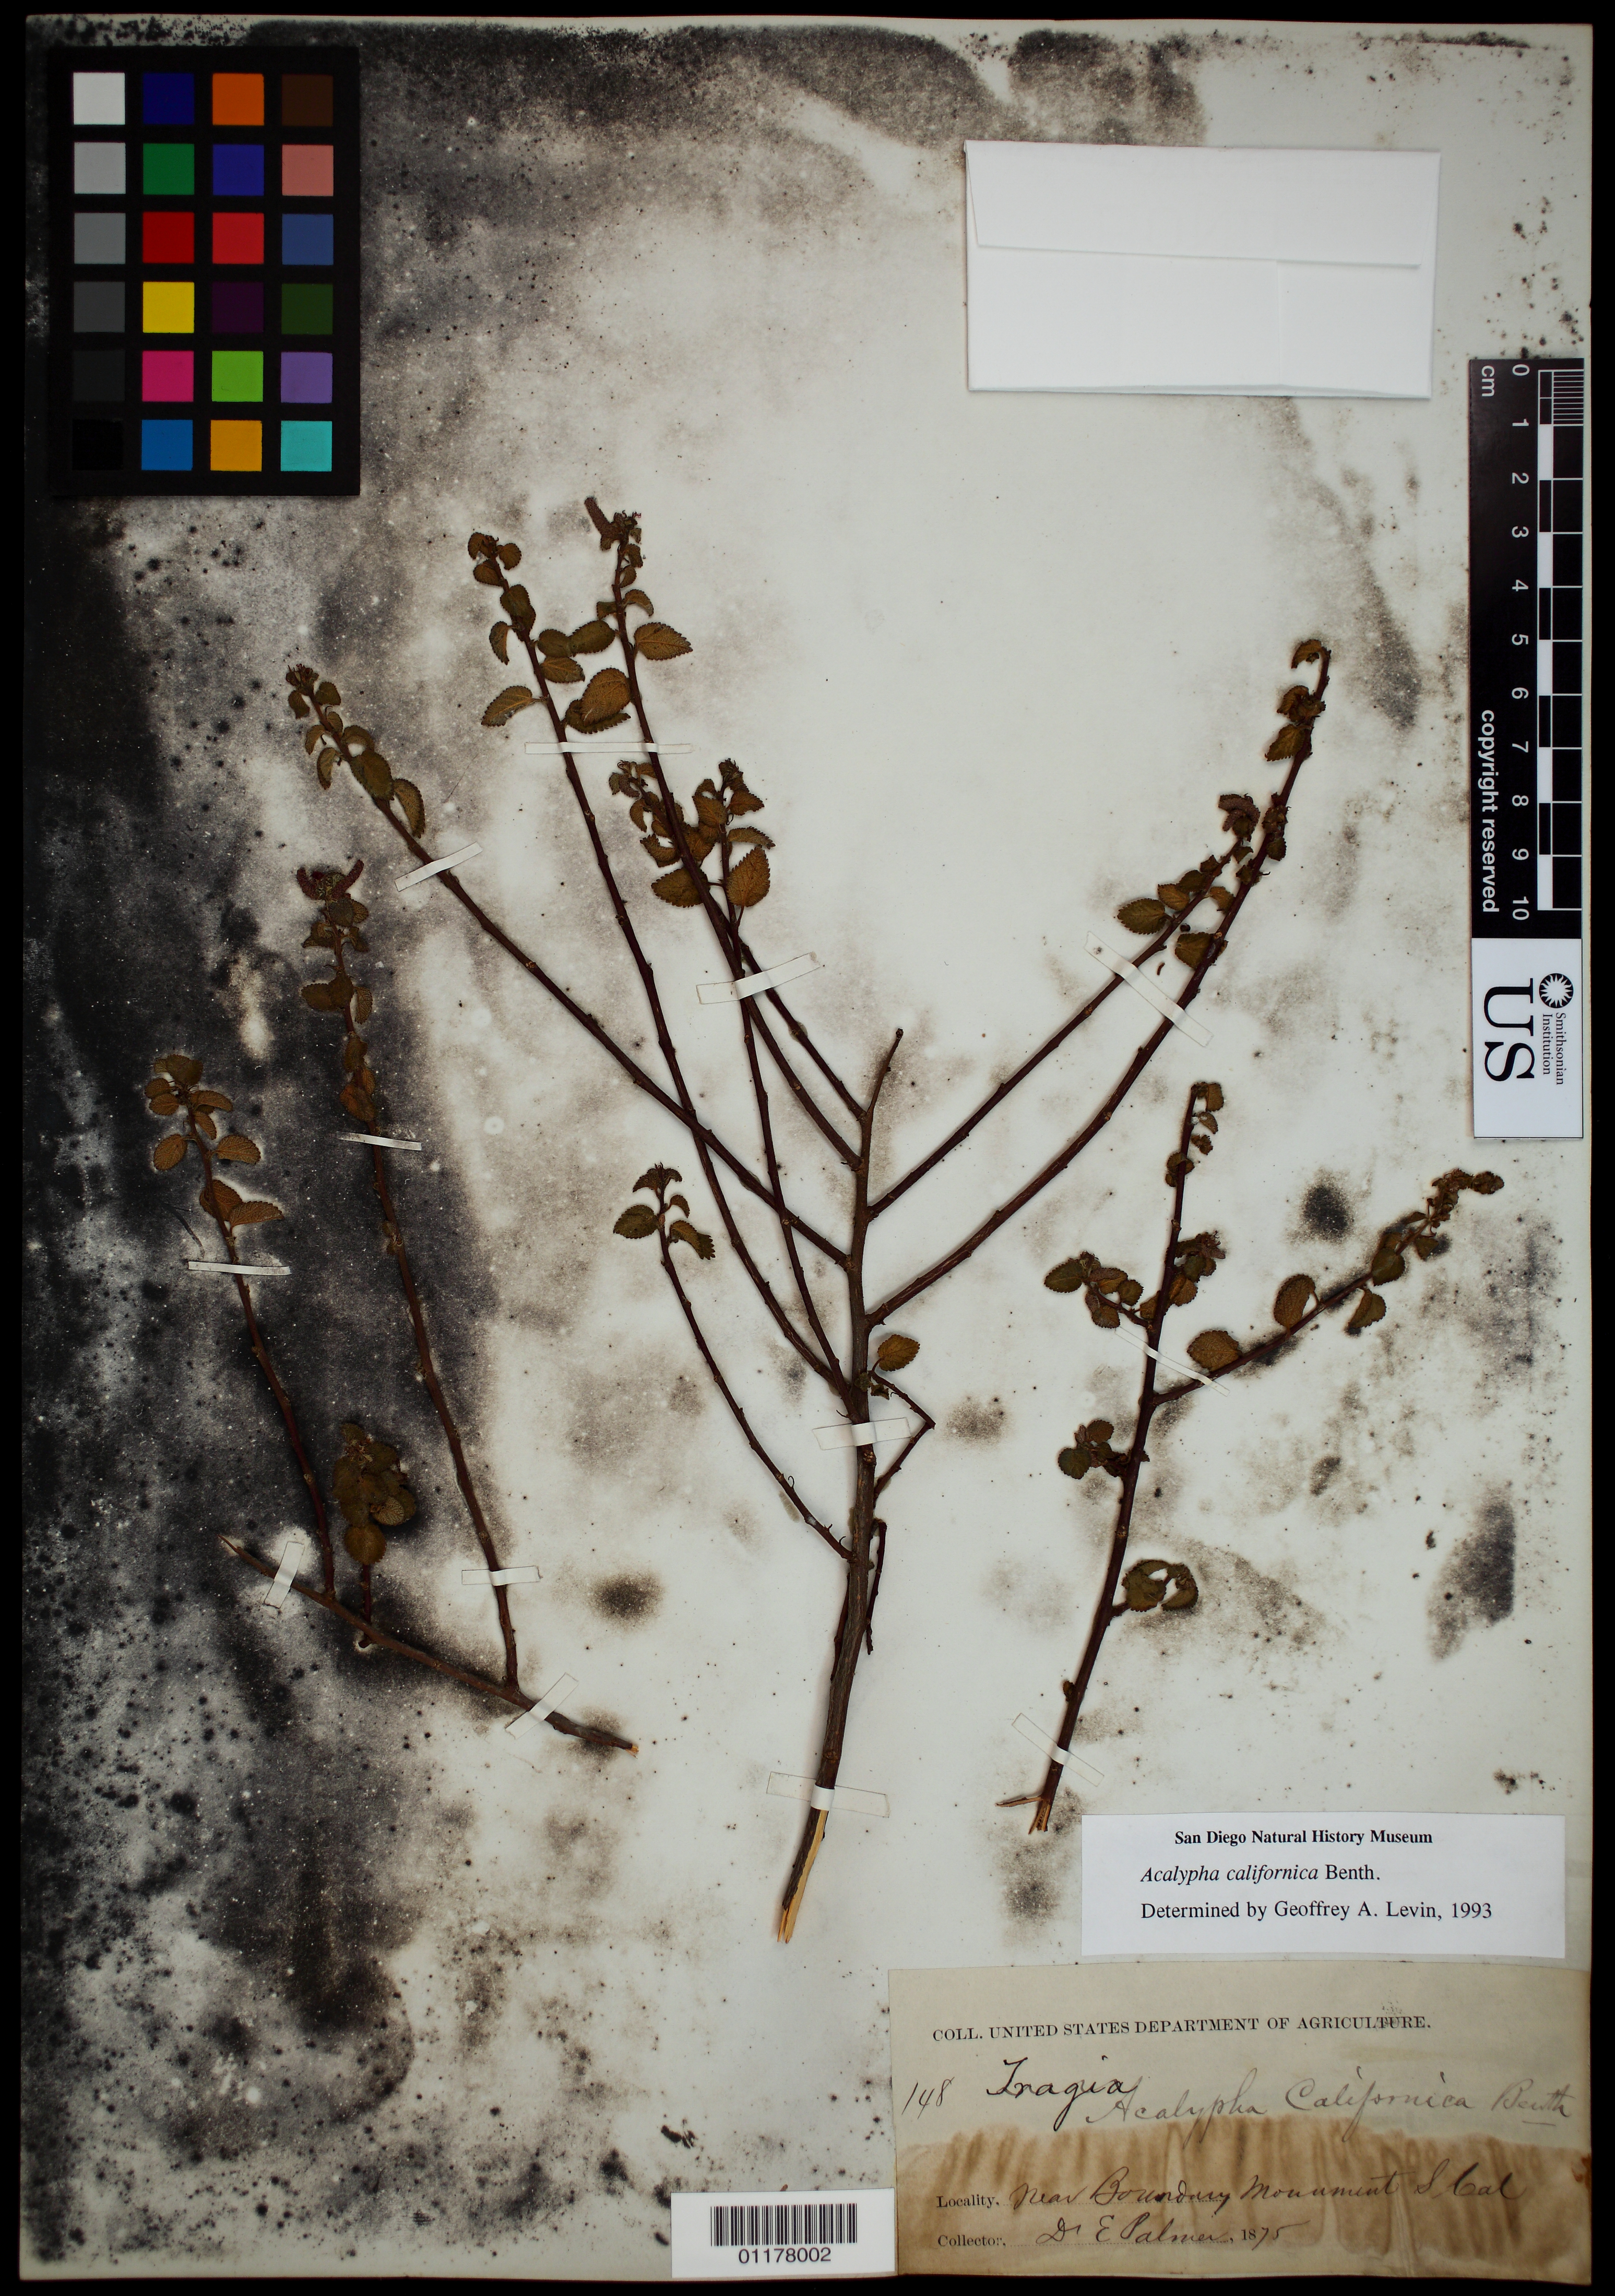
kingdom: Plantae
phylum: Tracheophyta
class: Magnoliopsida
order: Malpighiales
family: Euphorbiaceae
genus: Acalypha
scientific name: Acalypha californica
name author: Benth.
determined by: Levin, Geoffrey A., Curator (SD), San Diego Natural History Museum (UNITED STATES)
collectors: E. Palmer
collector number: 148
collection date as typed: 1875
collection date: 1875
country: United States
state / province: California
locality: Near Boundary monument S. California.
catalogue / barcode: US 1